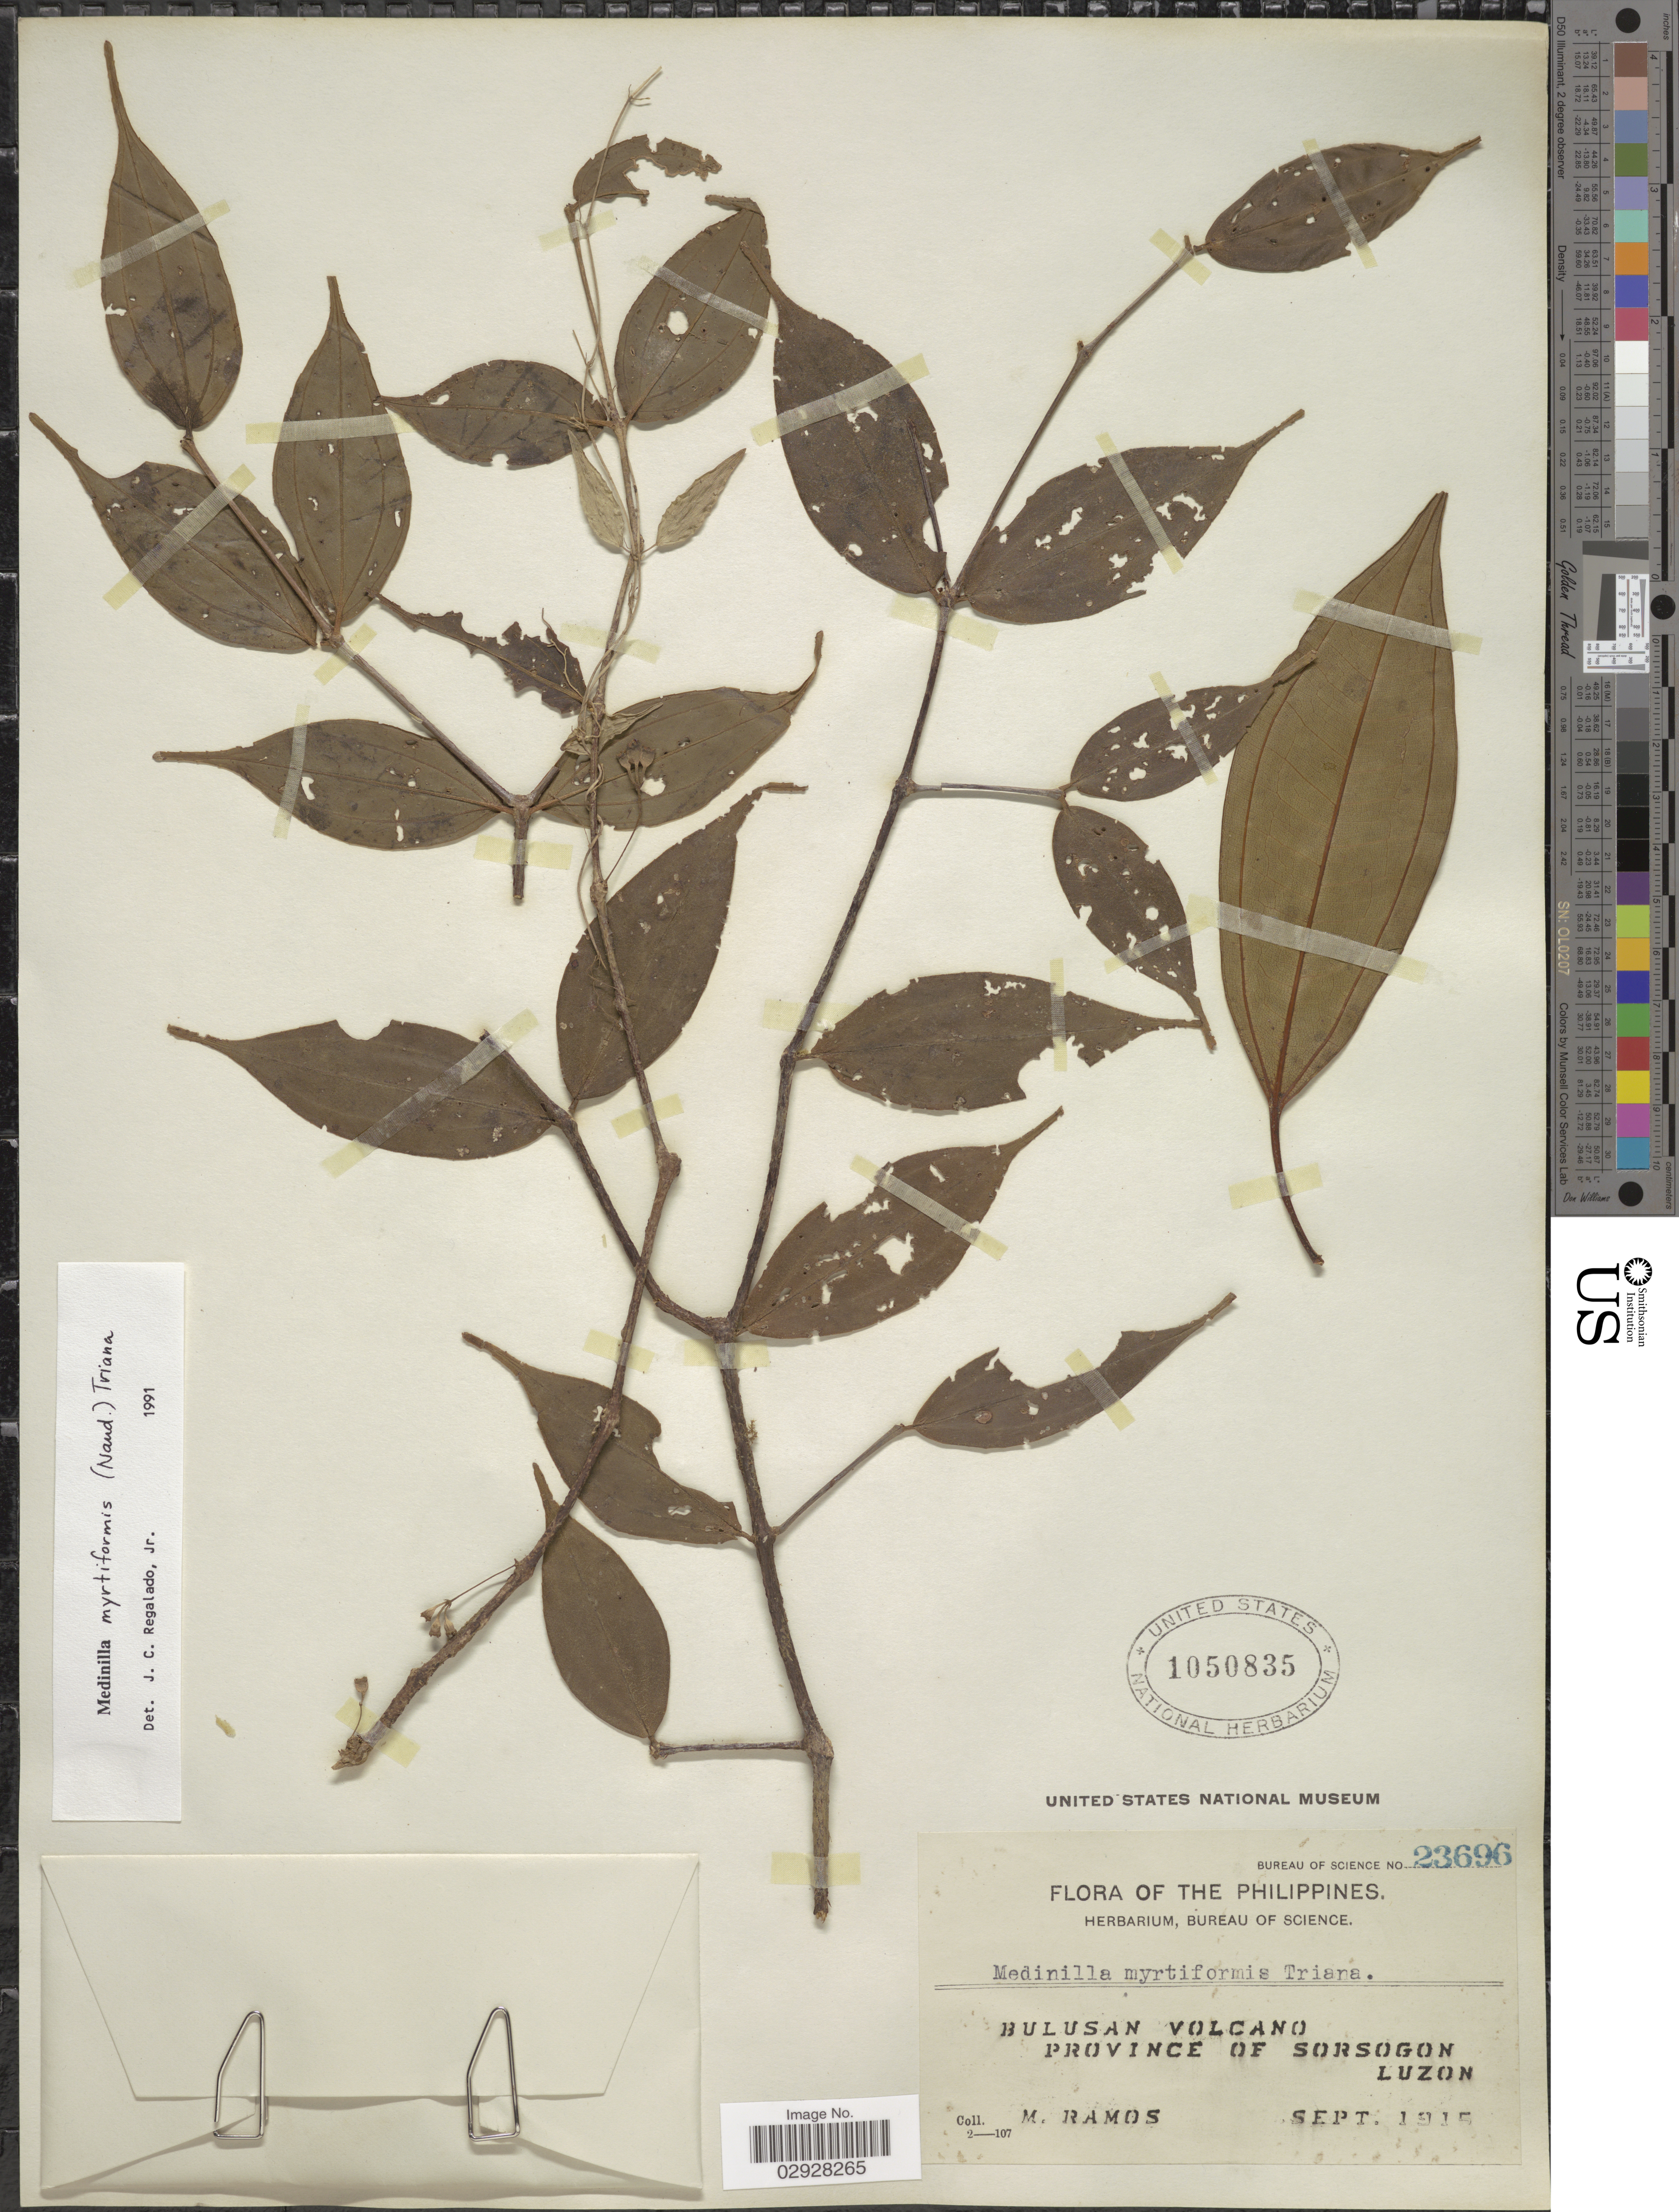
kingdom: Plantae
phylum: Tracheophyta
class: Magnoliopsida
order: Myrtales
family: Melastomataceae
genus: Medinilla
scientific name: Medinilla myrtiformis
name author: (Naudin) Triana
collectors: M. Ramos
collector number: Bureau of Science 23696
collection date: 1915-09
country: Philippines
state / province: Bicol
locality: Bulusan Volcano. Province of Sorsogon, Luzon.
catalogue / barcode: US 1050835